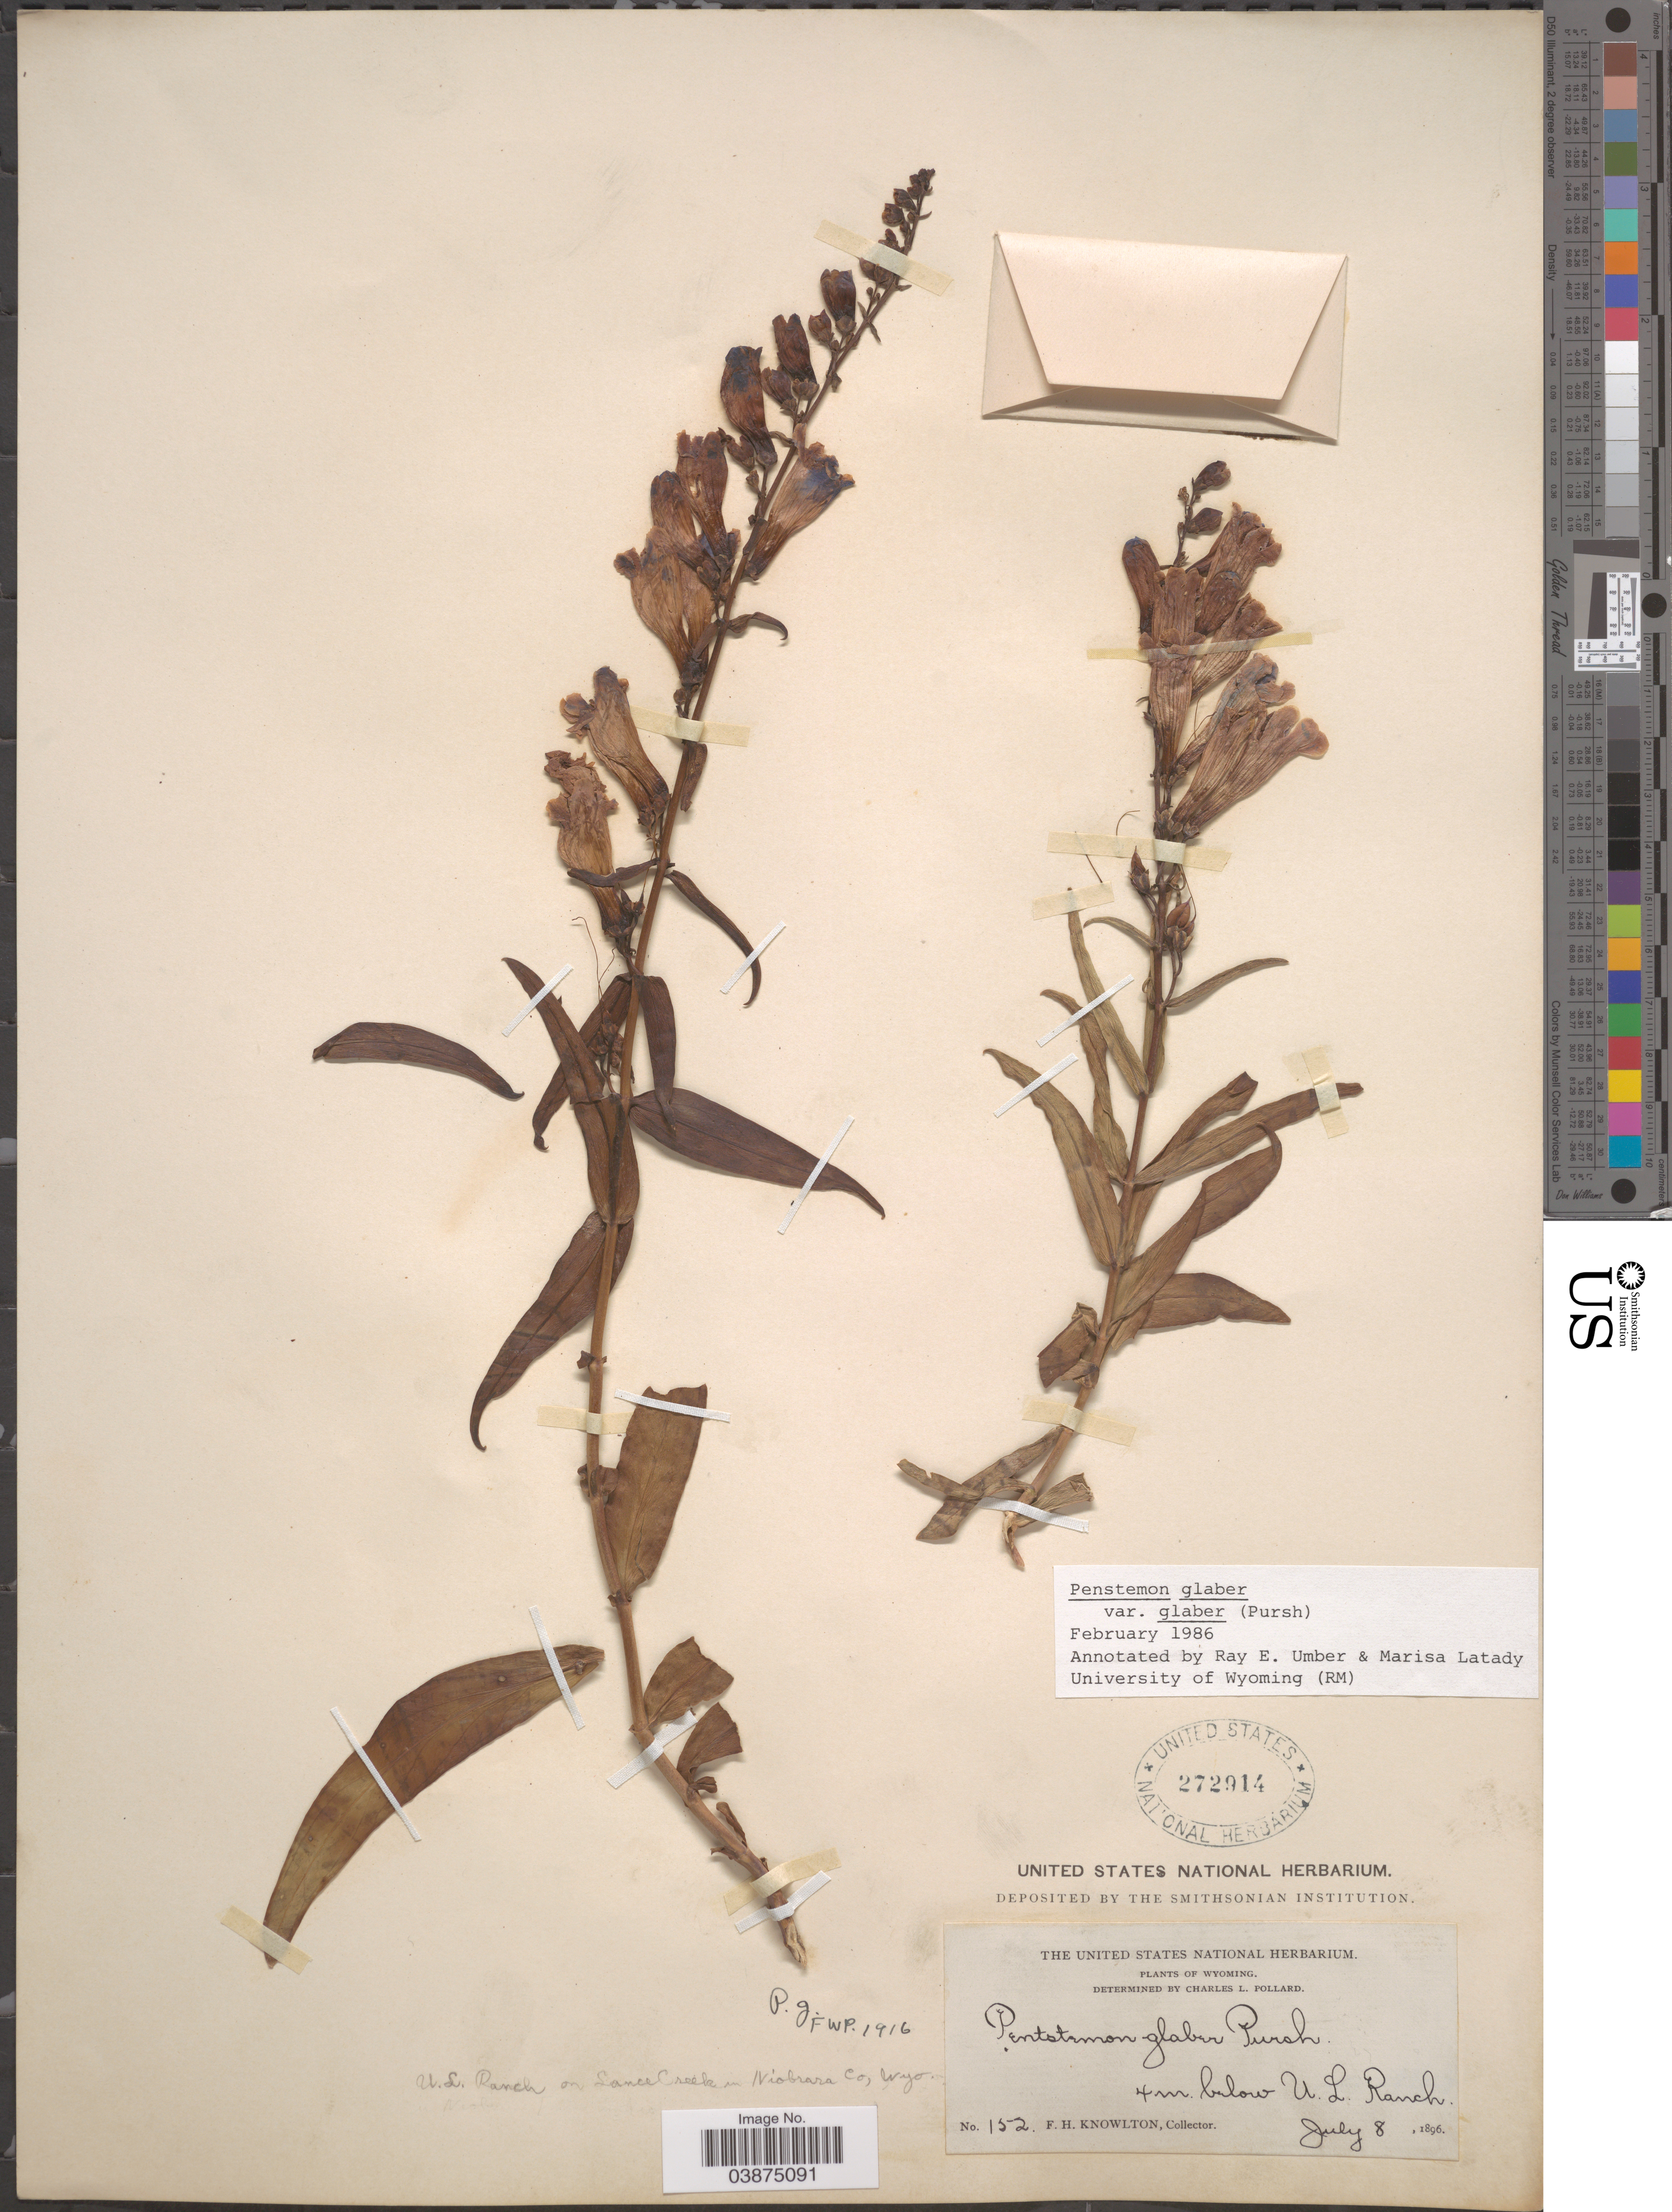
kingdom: Plantae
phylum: Tracheophyta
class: Magnoliopsida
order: Lamiales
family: Plantaginaceae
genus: Penstemon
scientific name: Penstemon glaber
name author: Pursh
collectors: F. H. Knowlton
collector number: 152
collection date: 1896-07-08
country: United States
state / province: Wyoming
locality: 4m. below U. L. Ranch.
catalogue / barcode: US 272914